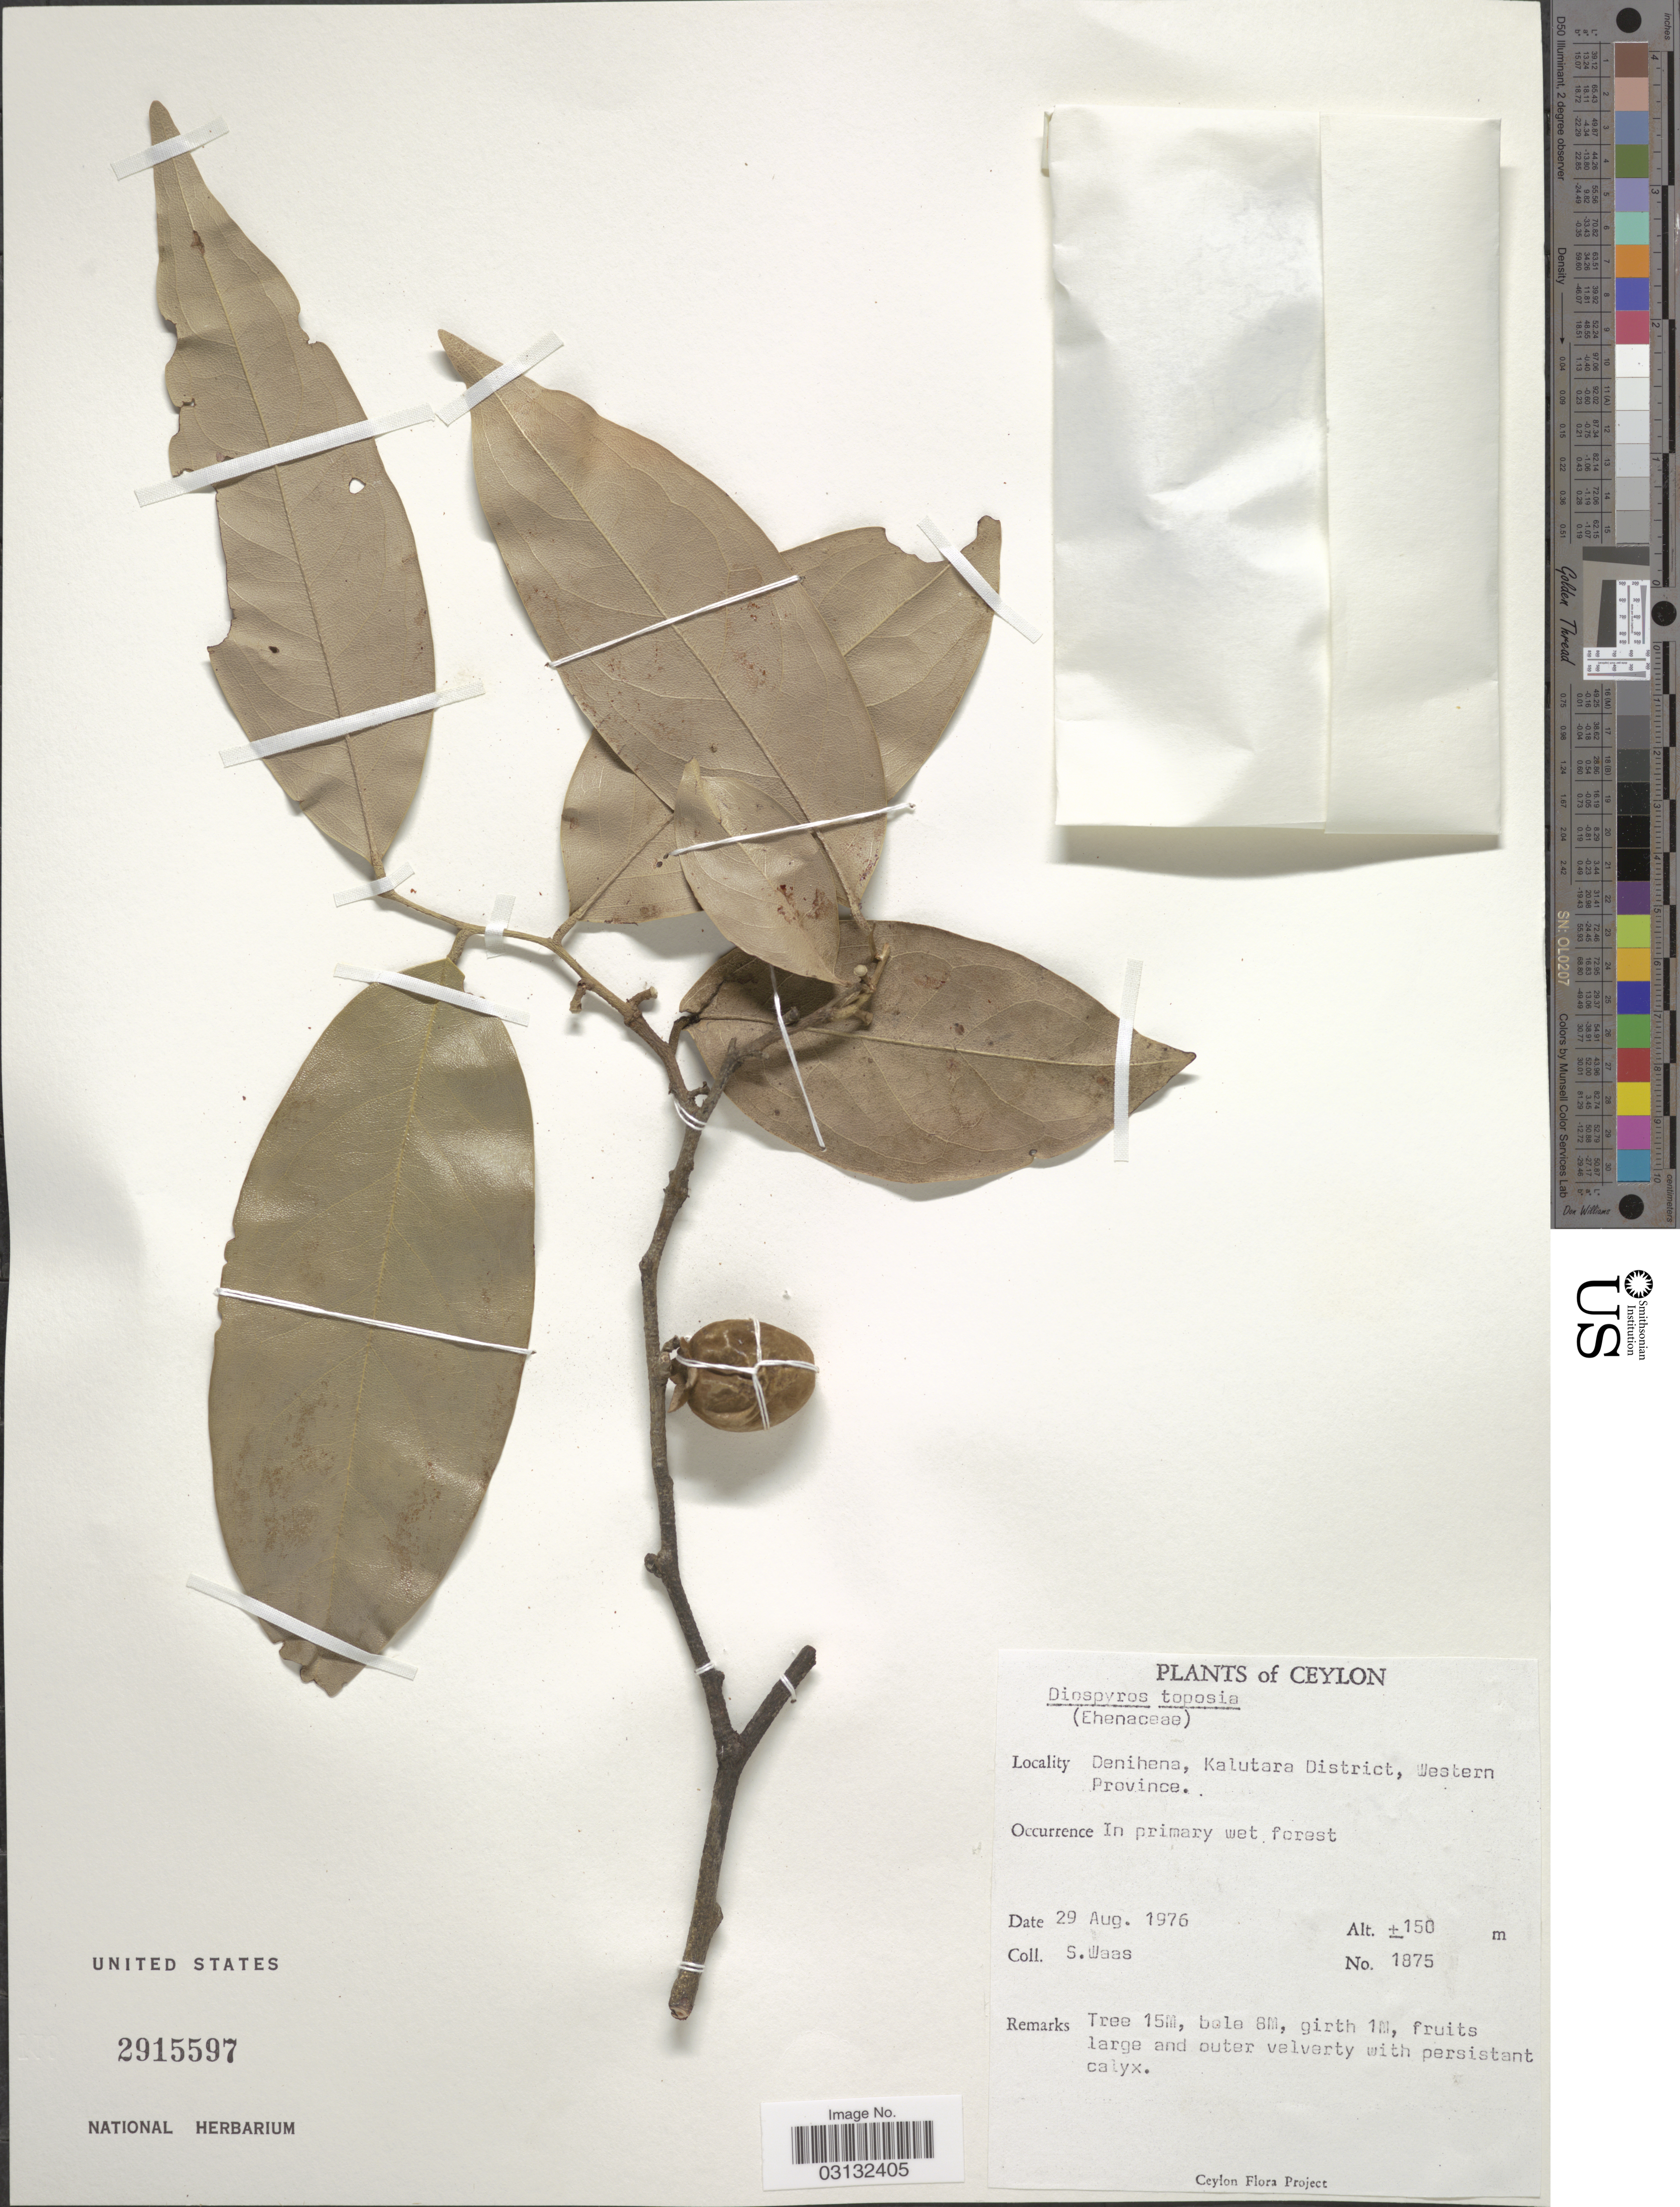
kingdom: Plantae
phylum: Tracheophyta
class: Magnoliopsida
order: Ericales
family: Ebenaceae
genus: Diospyros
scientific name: Diospyros toposia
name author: Buch.-Ham.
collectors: S. Waas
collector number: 1875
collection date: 1976-08-29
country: Sri Lanka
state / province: Western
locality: Ceylon. Denihana, Kalutara District.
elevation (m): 150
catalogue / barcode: US 2915597